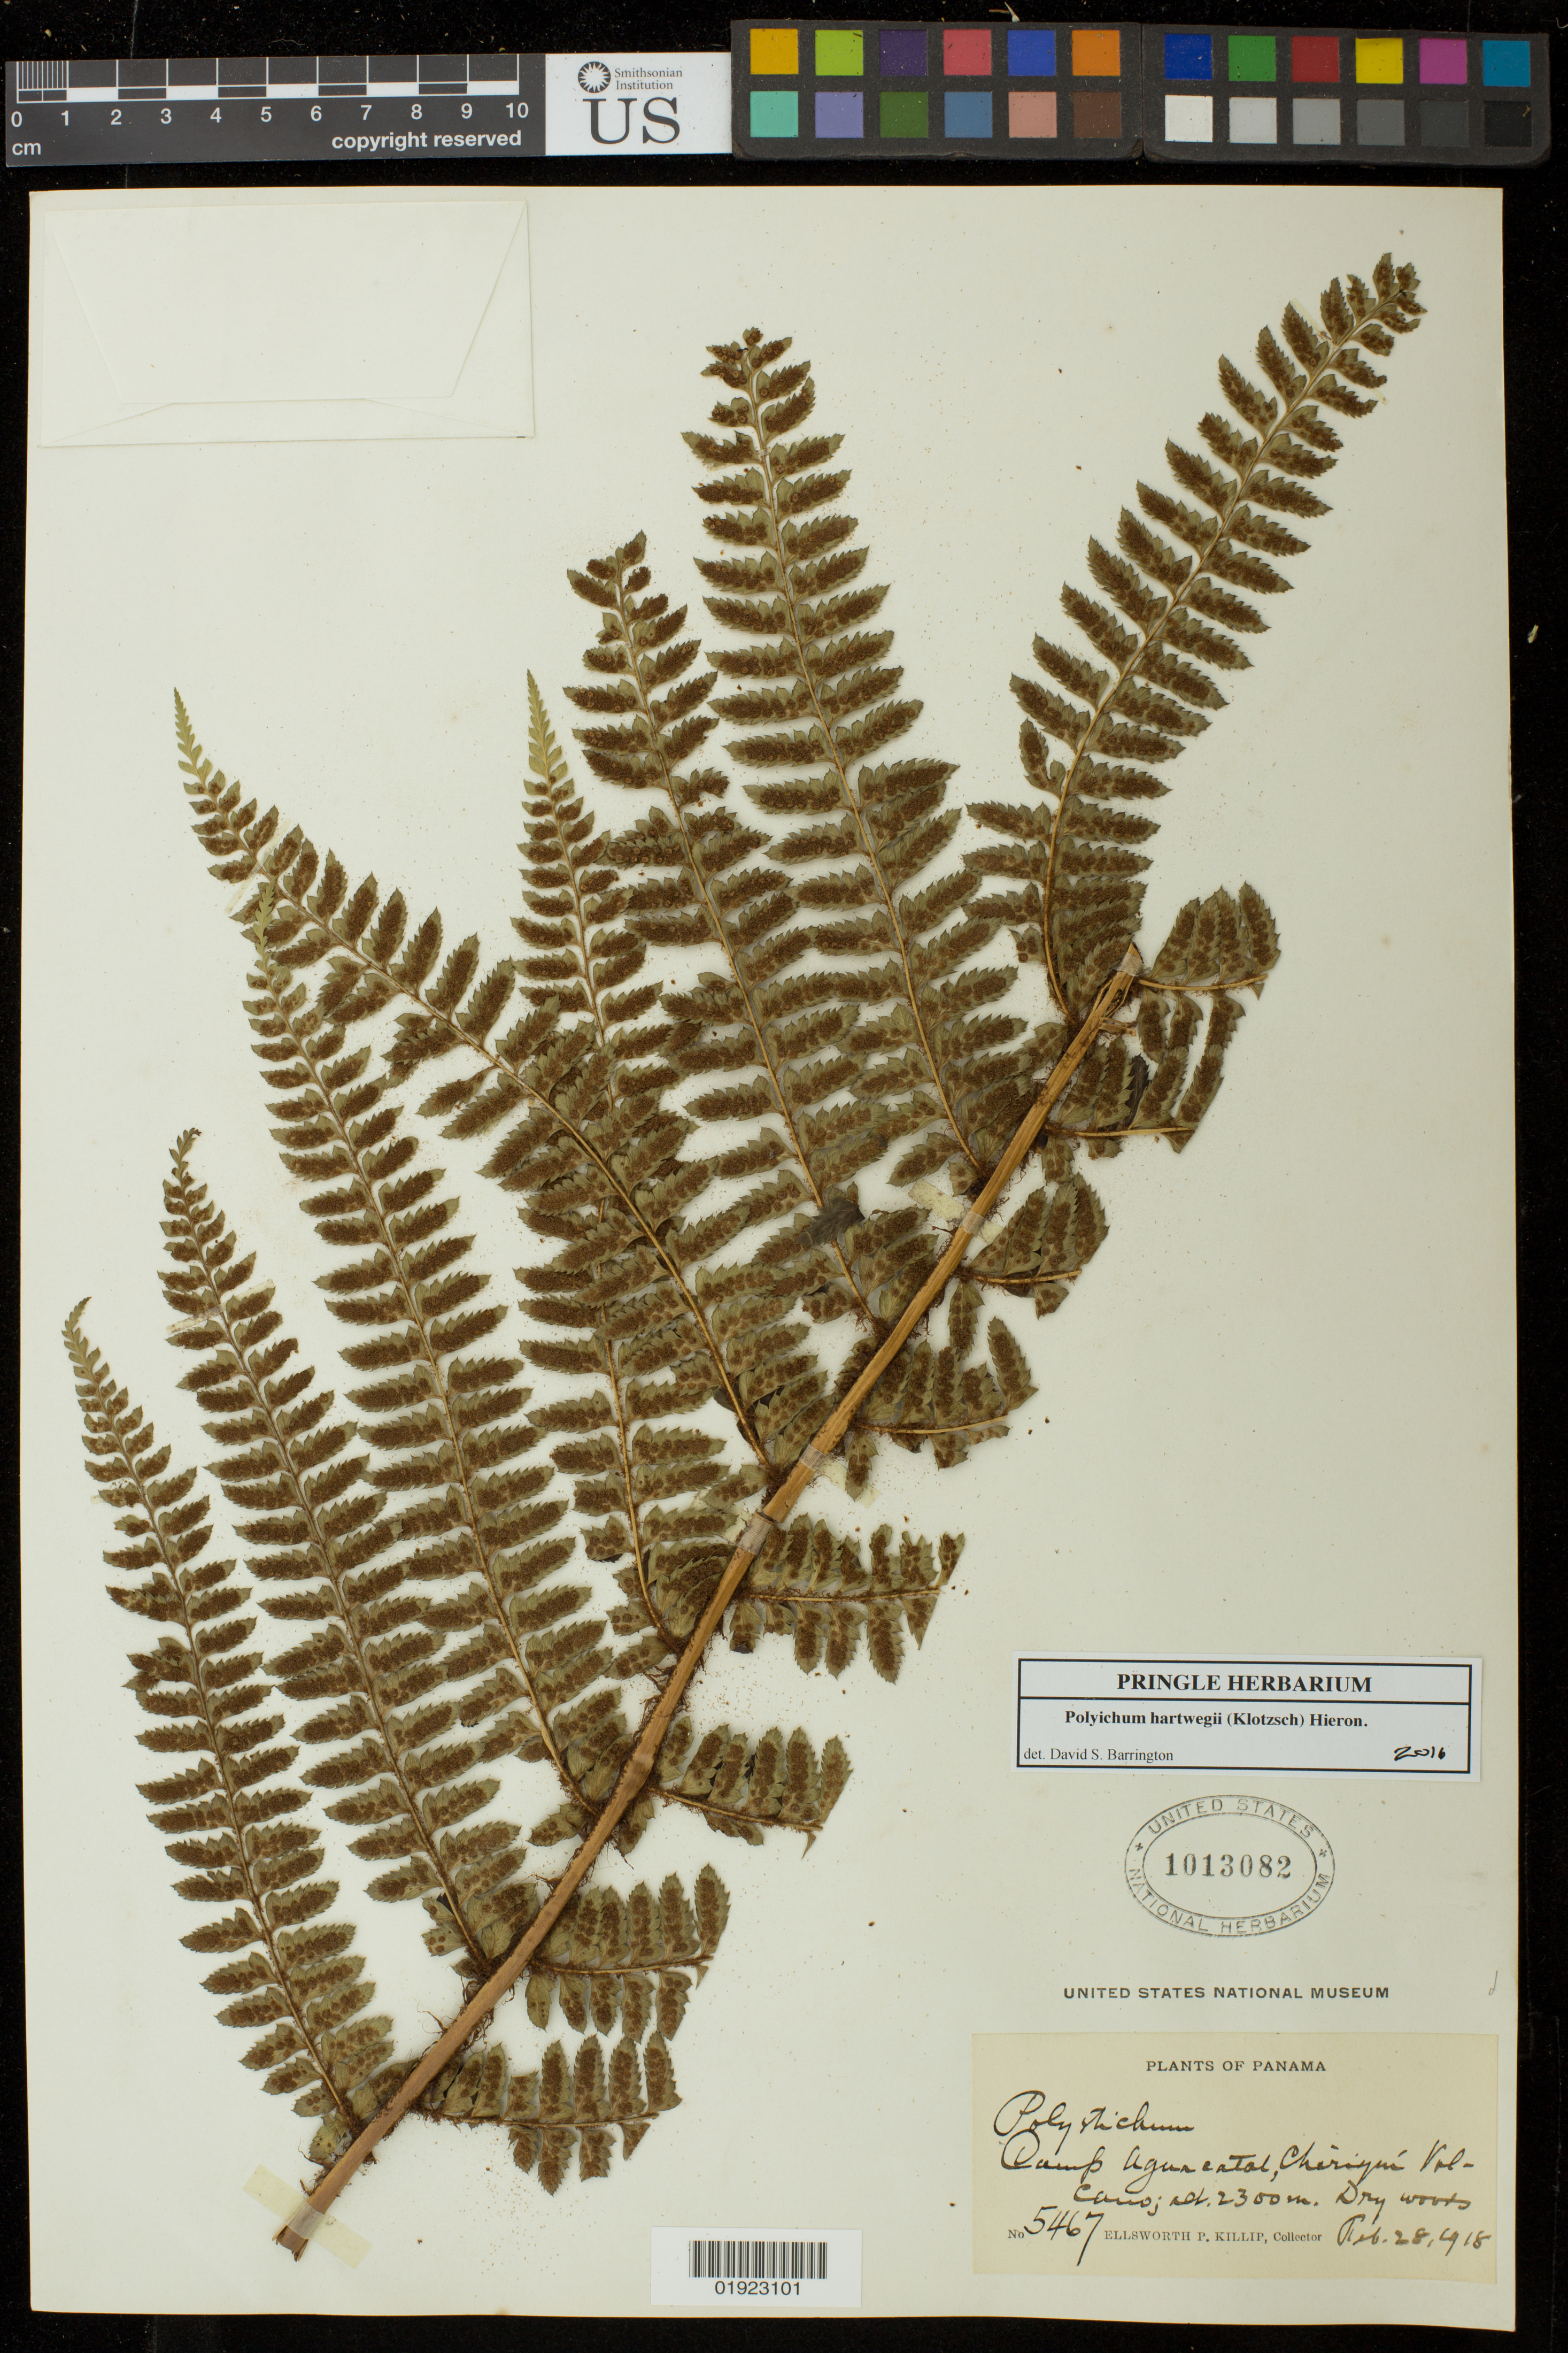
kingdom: Plantae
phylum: Tracheophyta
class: Polypodiopsida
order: Polypodiales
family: Dryopteridaceae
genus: Polystichum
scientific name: Polystichum hartwegii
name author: (Klotzsch) Hieron.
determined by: Barrington, D. S., Curator (VT), University of Vermont (UNITED STATES)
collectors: E. P. Killip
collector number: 5467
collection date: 1918-02-28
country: Panama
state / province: Chiriqui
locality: Camp Aguacatal.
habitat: Dry woods.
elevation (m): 2300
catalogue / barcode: US 1013082